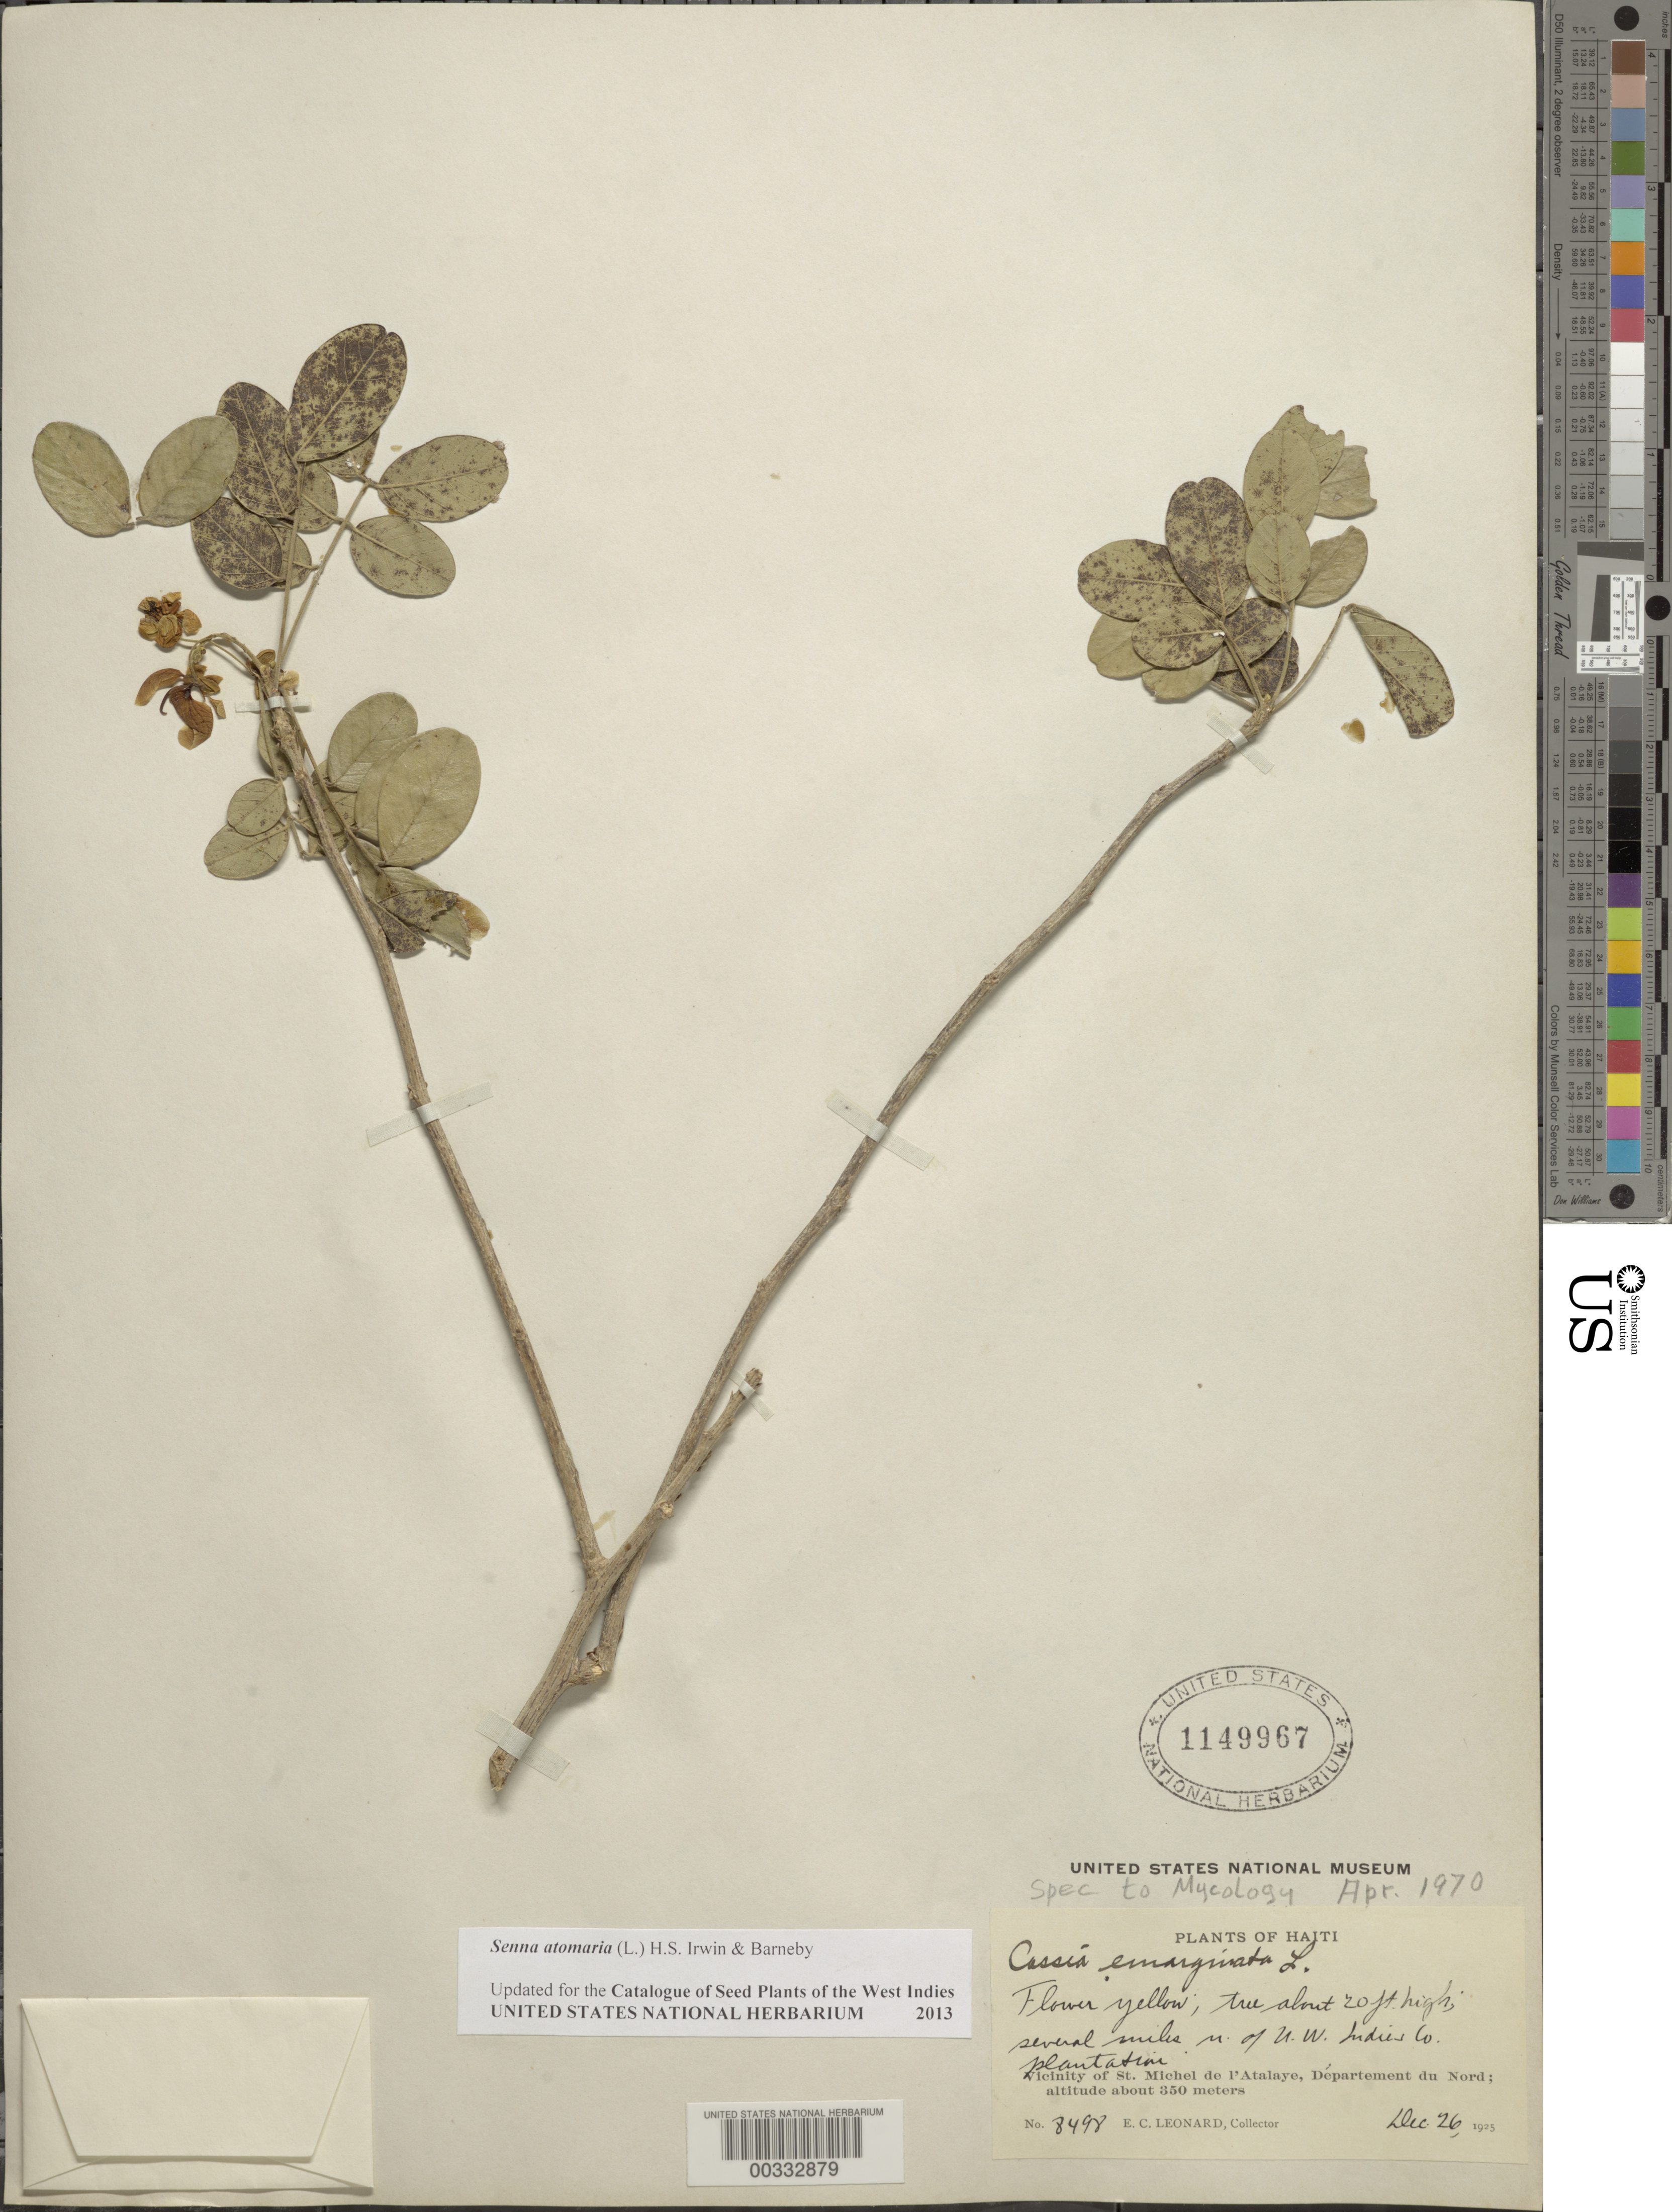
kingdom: Plantae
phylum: Tracheophyta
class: Magnoliopsida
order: Fabales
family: Fabaceae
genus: Senna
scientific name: Senna atomaria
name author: (L.) H.S. Irwin & Barneby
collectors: E. C. Leonard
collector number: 8498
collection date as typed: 26 Dec 1925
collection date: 1925-12-26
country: Haiti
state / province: Nord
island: Hispaniola Island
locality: Several miles n of u.w. indies co. plantation; vicinity of st. michel de l'atalaye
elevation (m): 350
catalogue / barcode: US 1149967